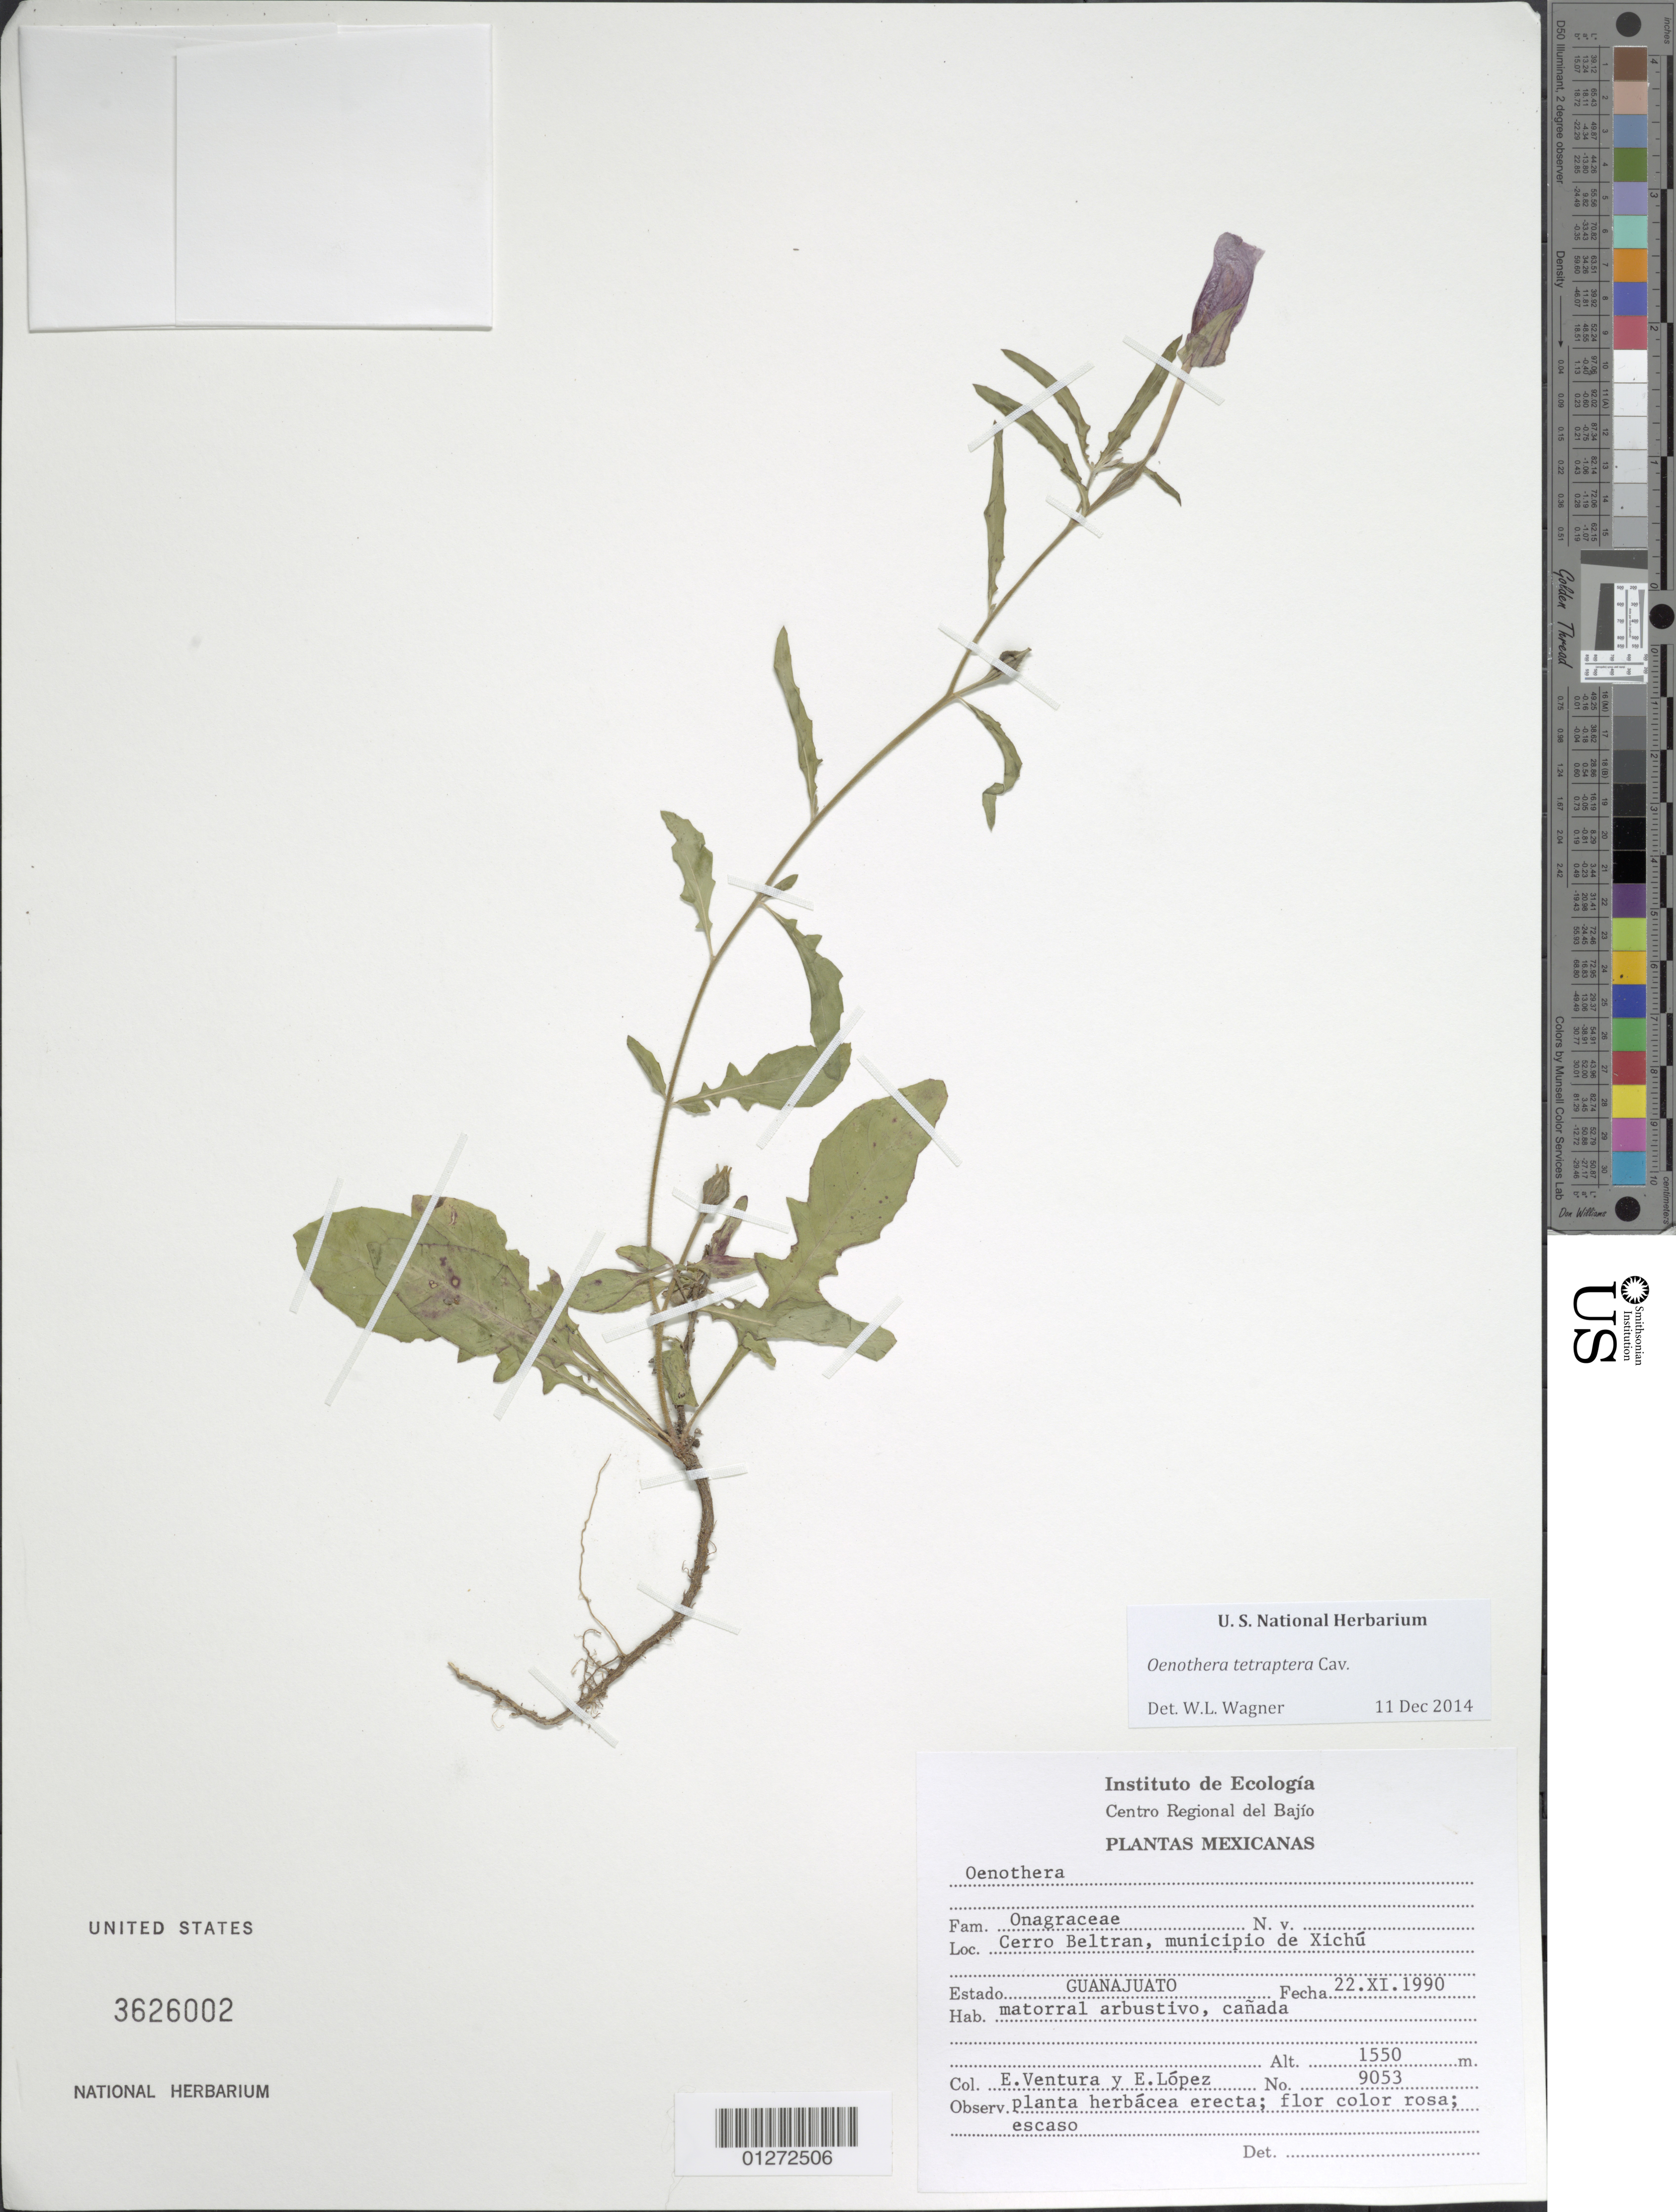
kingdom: Plantae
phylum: Tracheophyta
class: Magnoliopsida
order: Myrtales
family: Onagraceae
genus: Oenothera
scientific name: Oenothera tetraptera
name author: Cav.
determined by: Wagner, W. L., (BOT), Smithsonian Institution - National Museum of Natural History (UNITED STATES)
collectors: E. Ventura & E. López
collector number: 9053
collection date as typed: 22.XI.1990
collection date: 1990-11-22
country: Mexico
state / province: Guanajuato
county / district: Xichú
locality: Cerro Beltran.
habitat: Matorral arbustivo, canada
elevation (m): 1550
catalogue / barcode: US 3626002